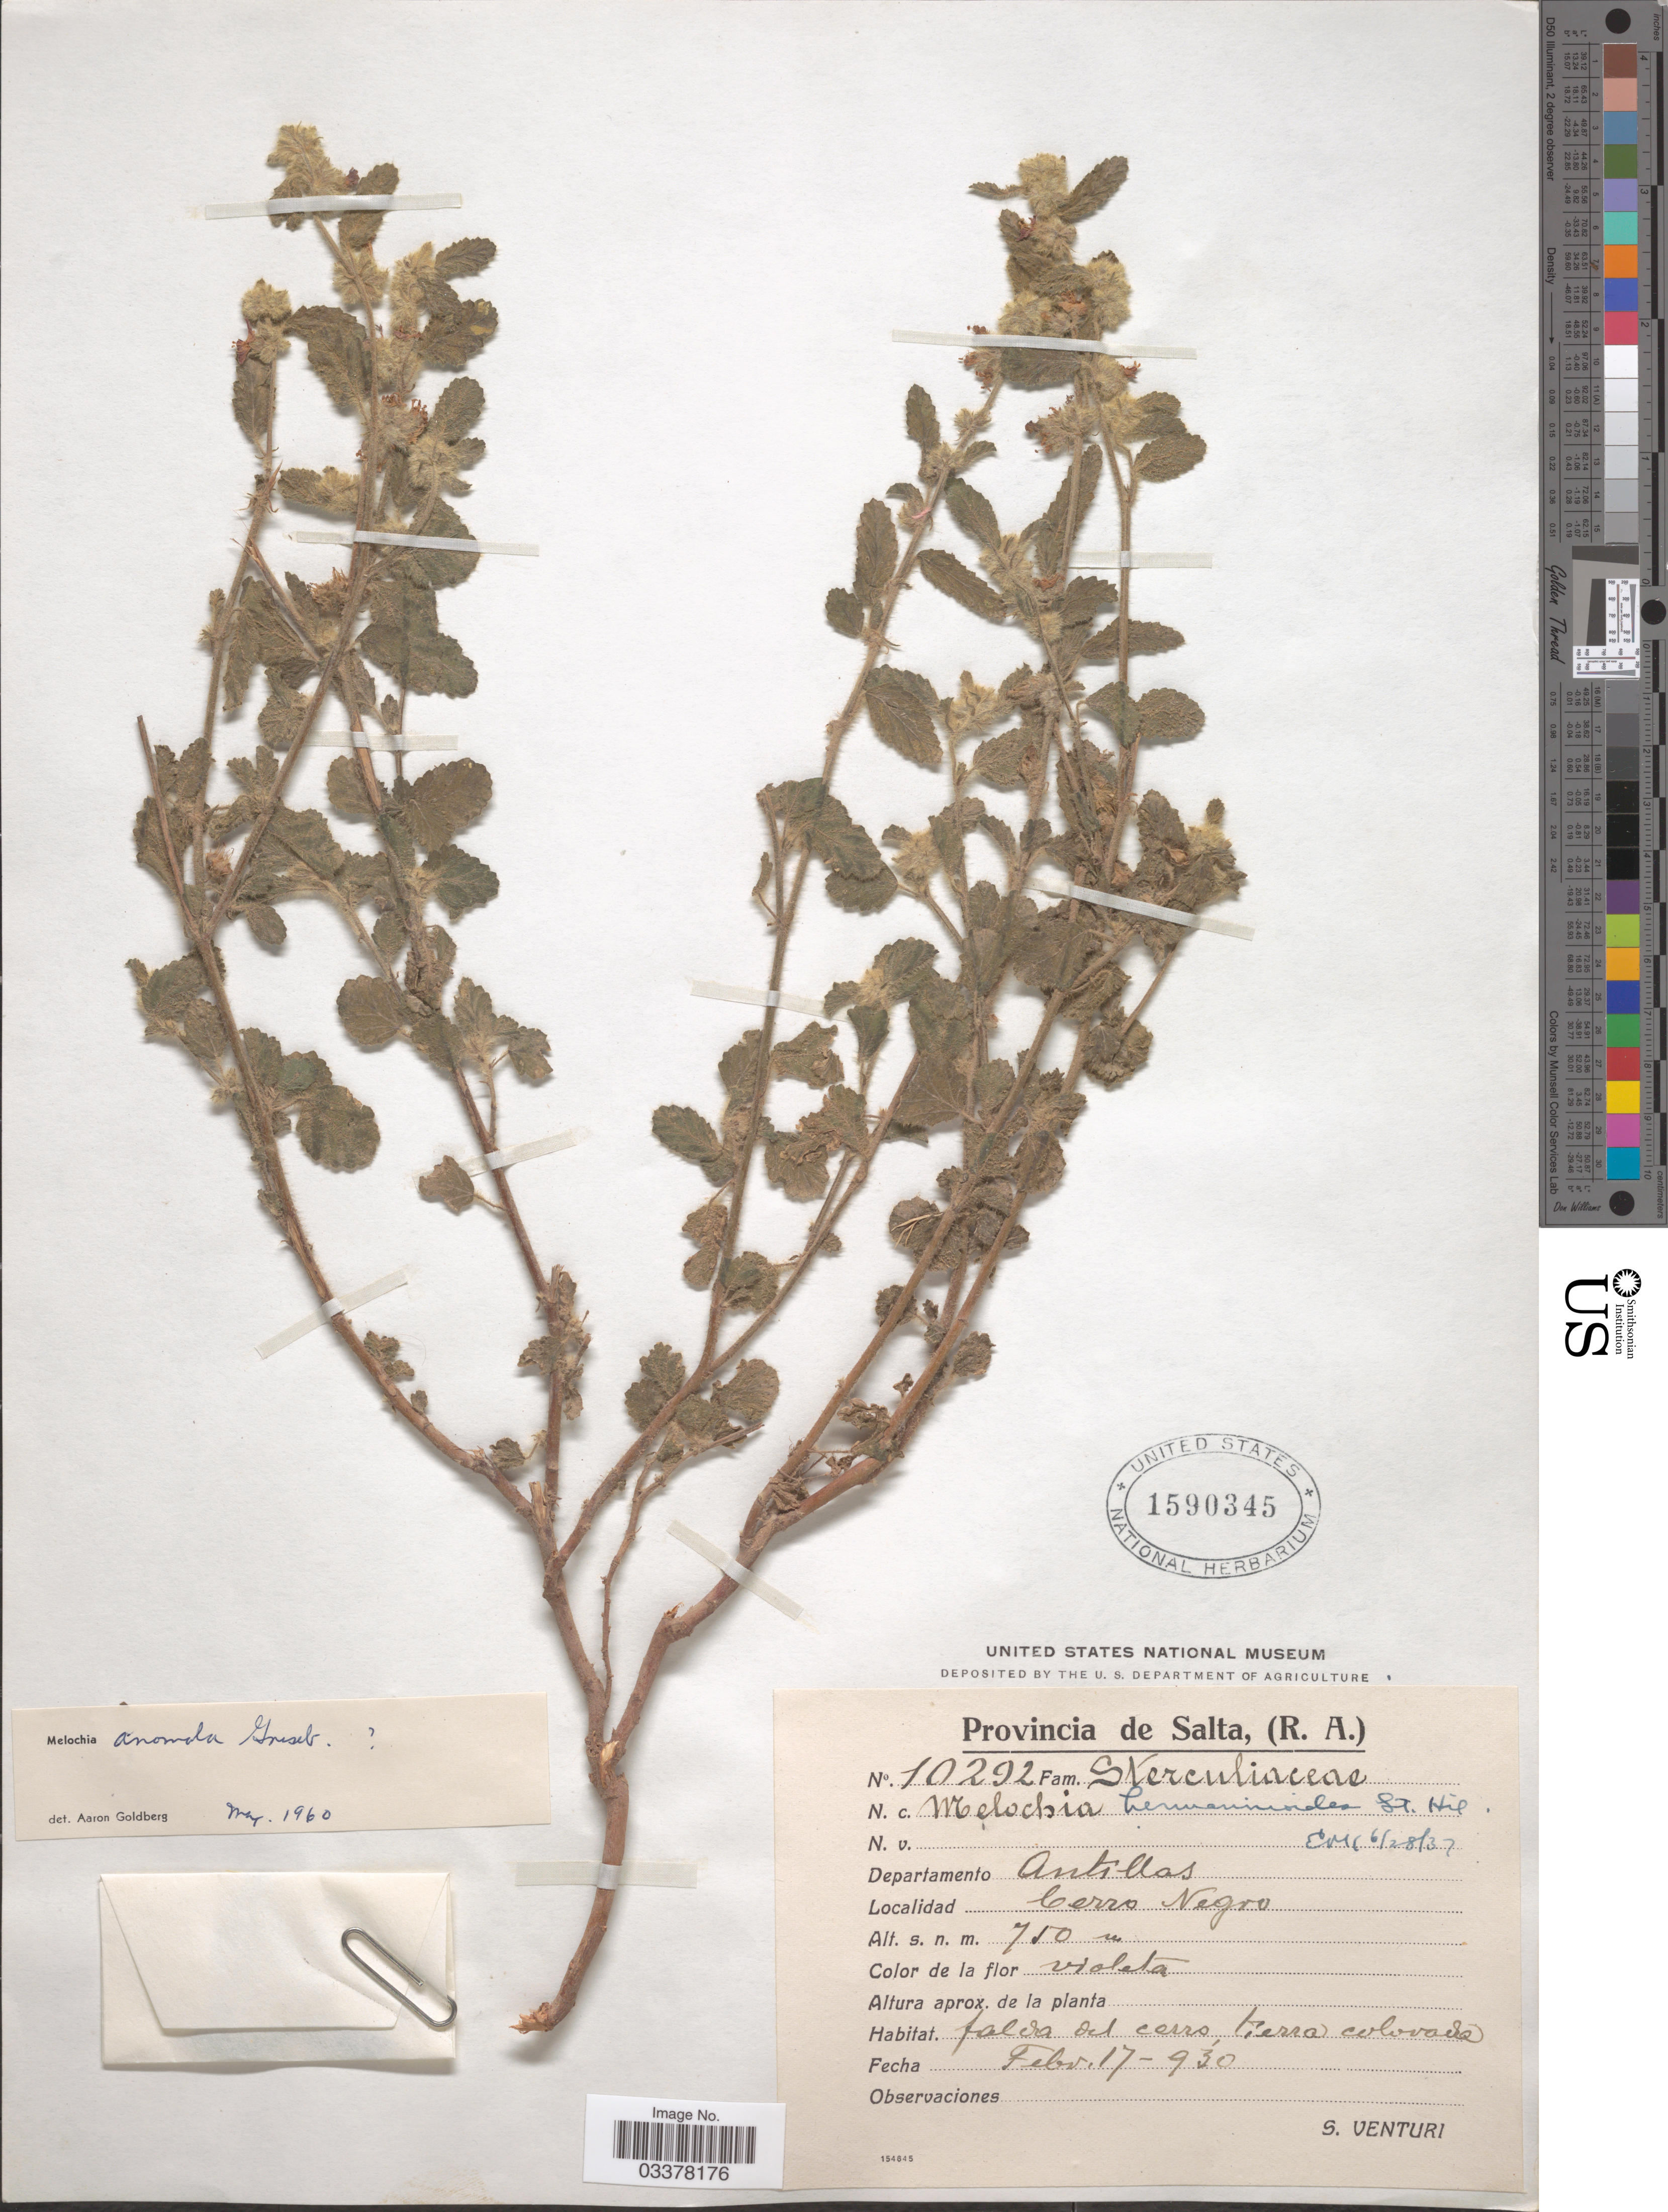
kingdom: Plantae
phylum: Tracheophyta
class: Magnoliopsida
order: Malvales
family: Malvaceae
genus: Melochia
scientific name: Melochia anomala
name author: Griseb.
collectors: S. Venturi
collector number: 10292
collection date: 1930-02-17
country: Argentina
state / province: Salta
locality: Departamento Antillas. Cerro Negro.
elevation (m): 750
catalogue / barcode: US 1590345